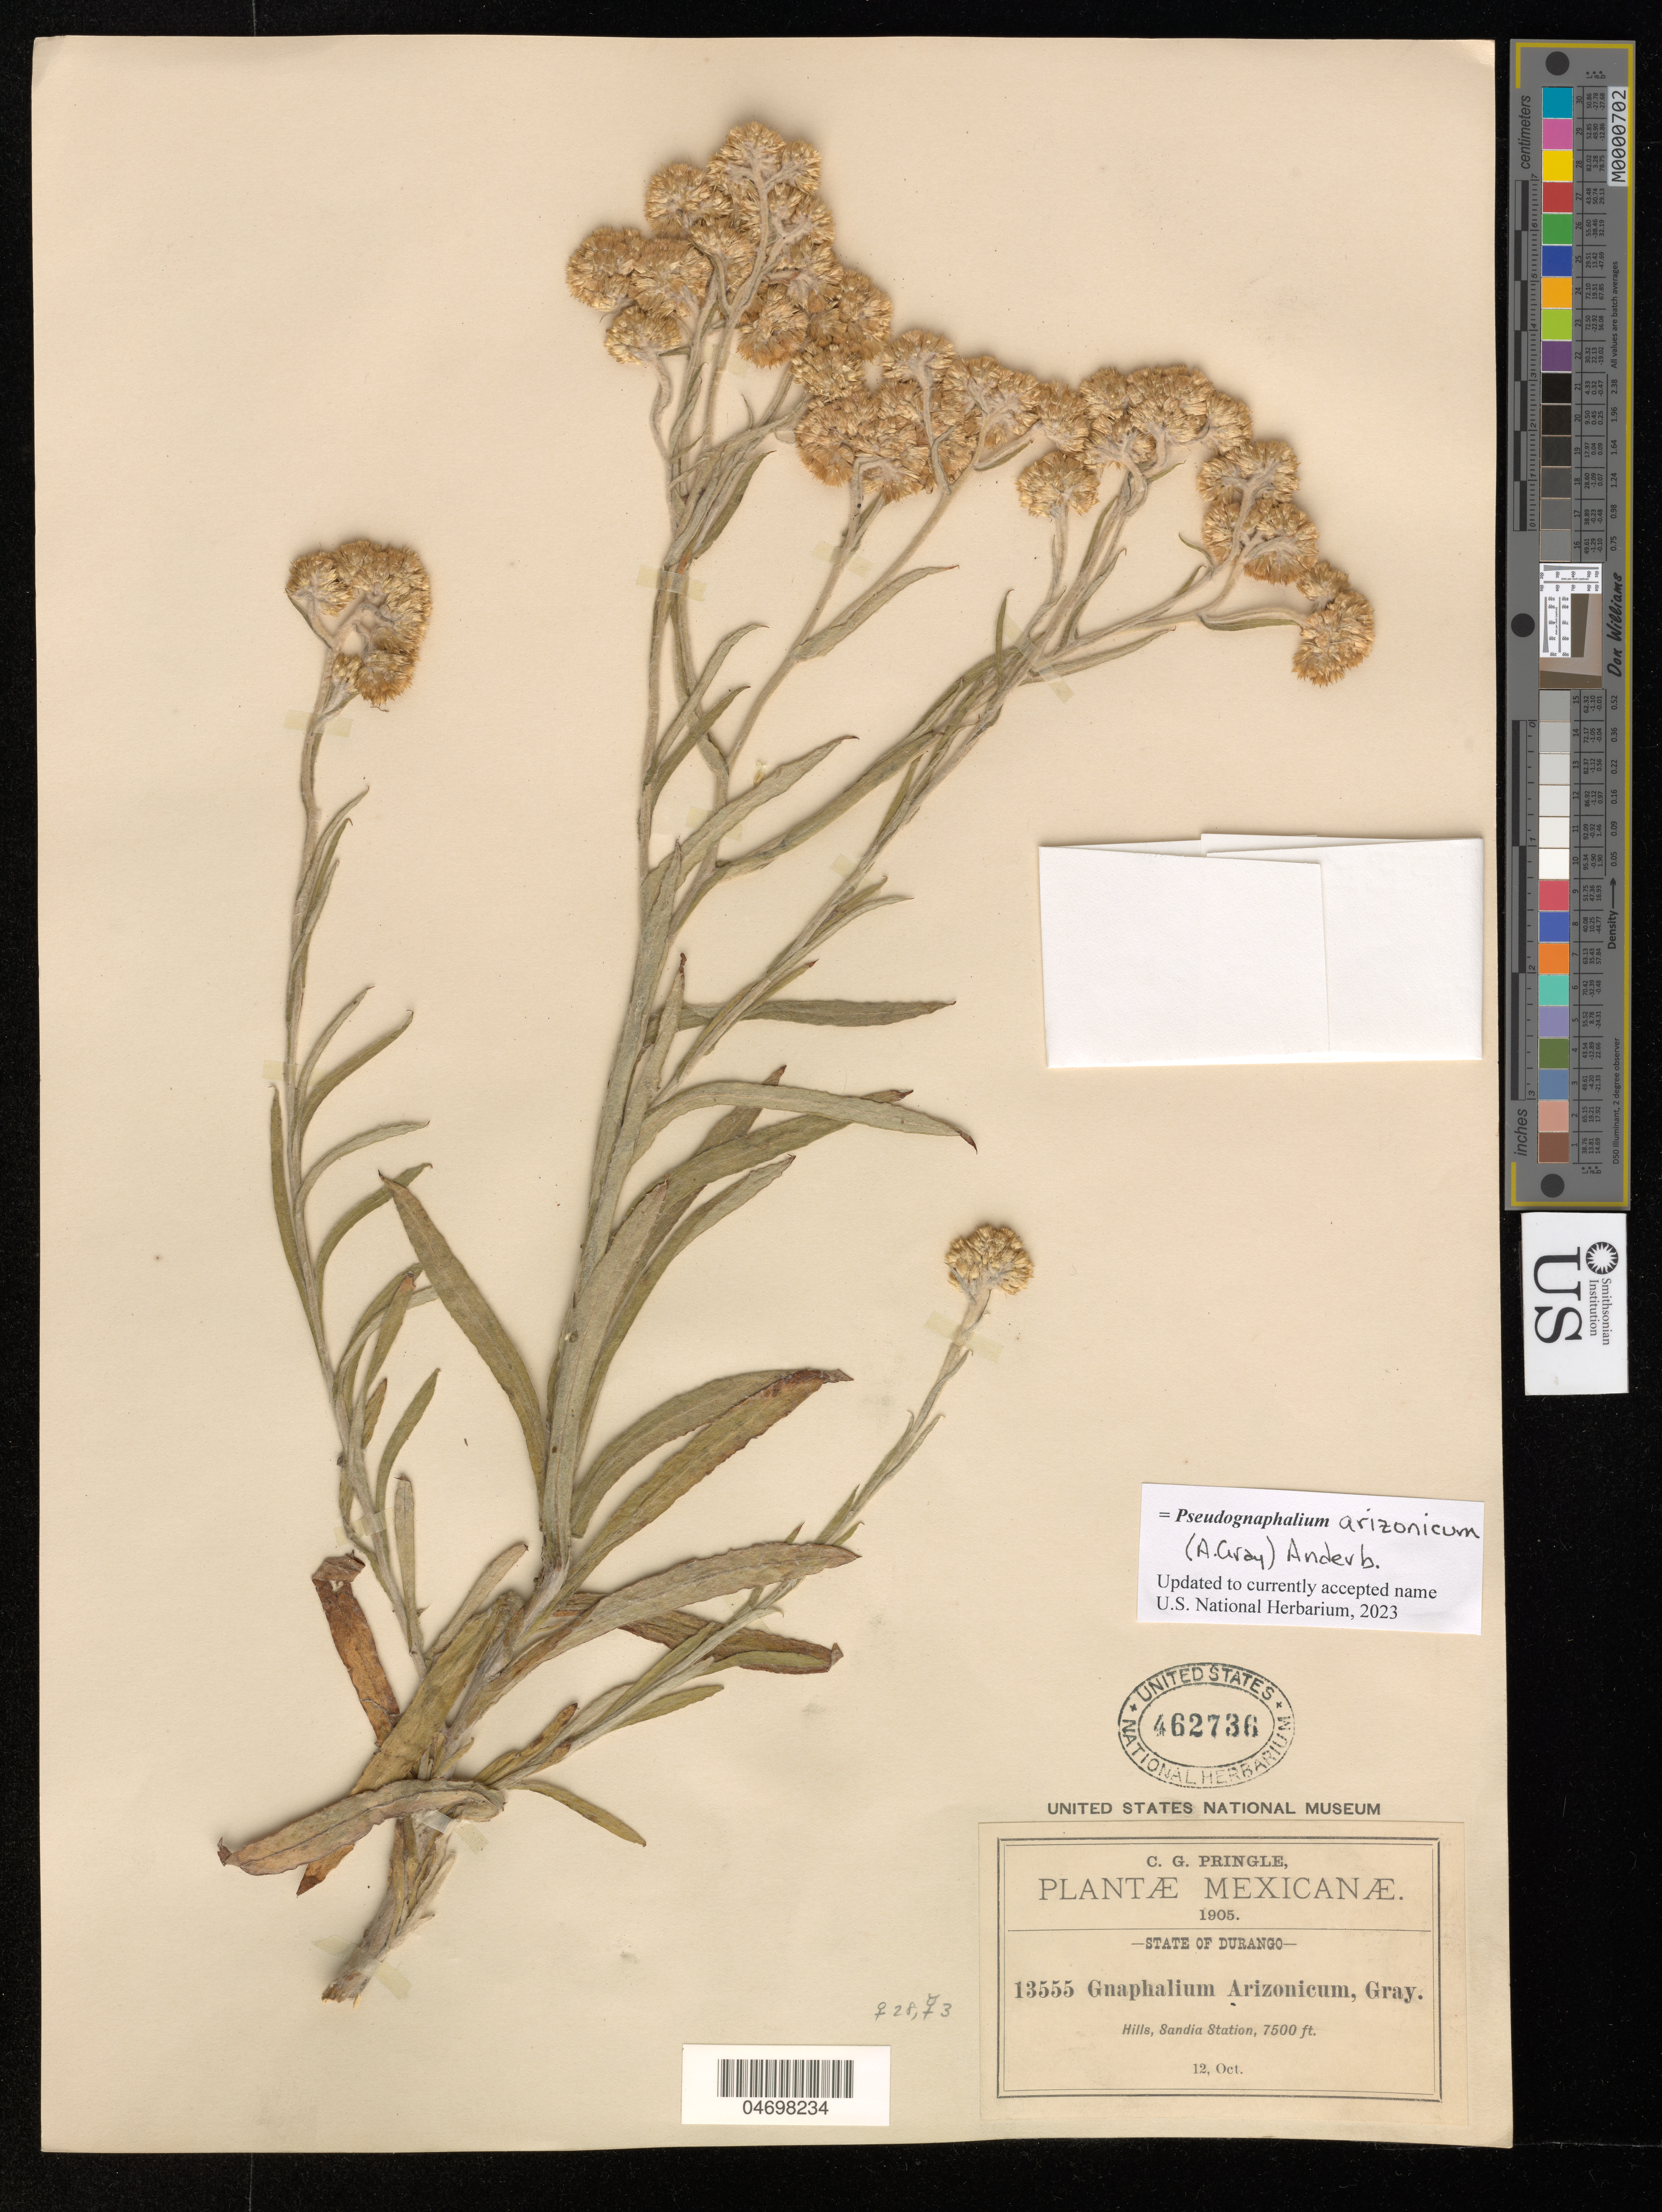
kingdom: Plantae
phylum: Tracheophyta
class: Magnoliopsida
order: Asterales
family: Asteraceae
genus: Pseudognaphalium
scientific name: Pseudognaphalium arizonicum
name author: (A. Gray) Anderb.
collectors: C. G. Pringle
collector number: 13555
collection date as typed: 12 Oct 1905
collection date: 1905-10-12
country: Mexico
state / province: Durango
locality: Sandia Station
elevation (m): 2286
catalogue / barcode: US 462736